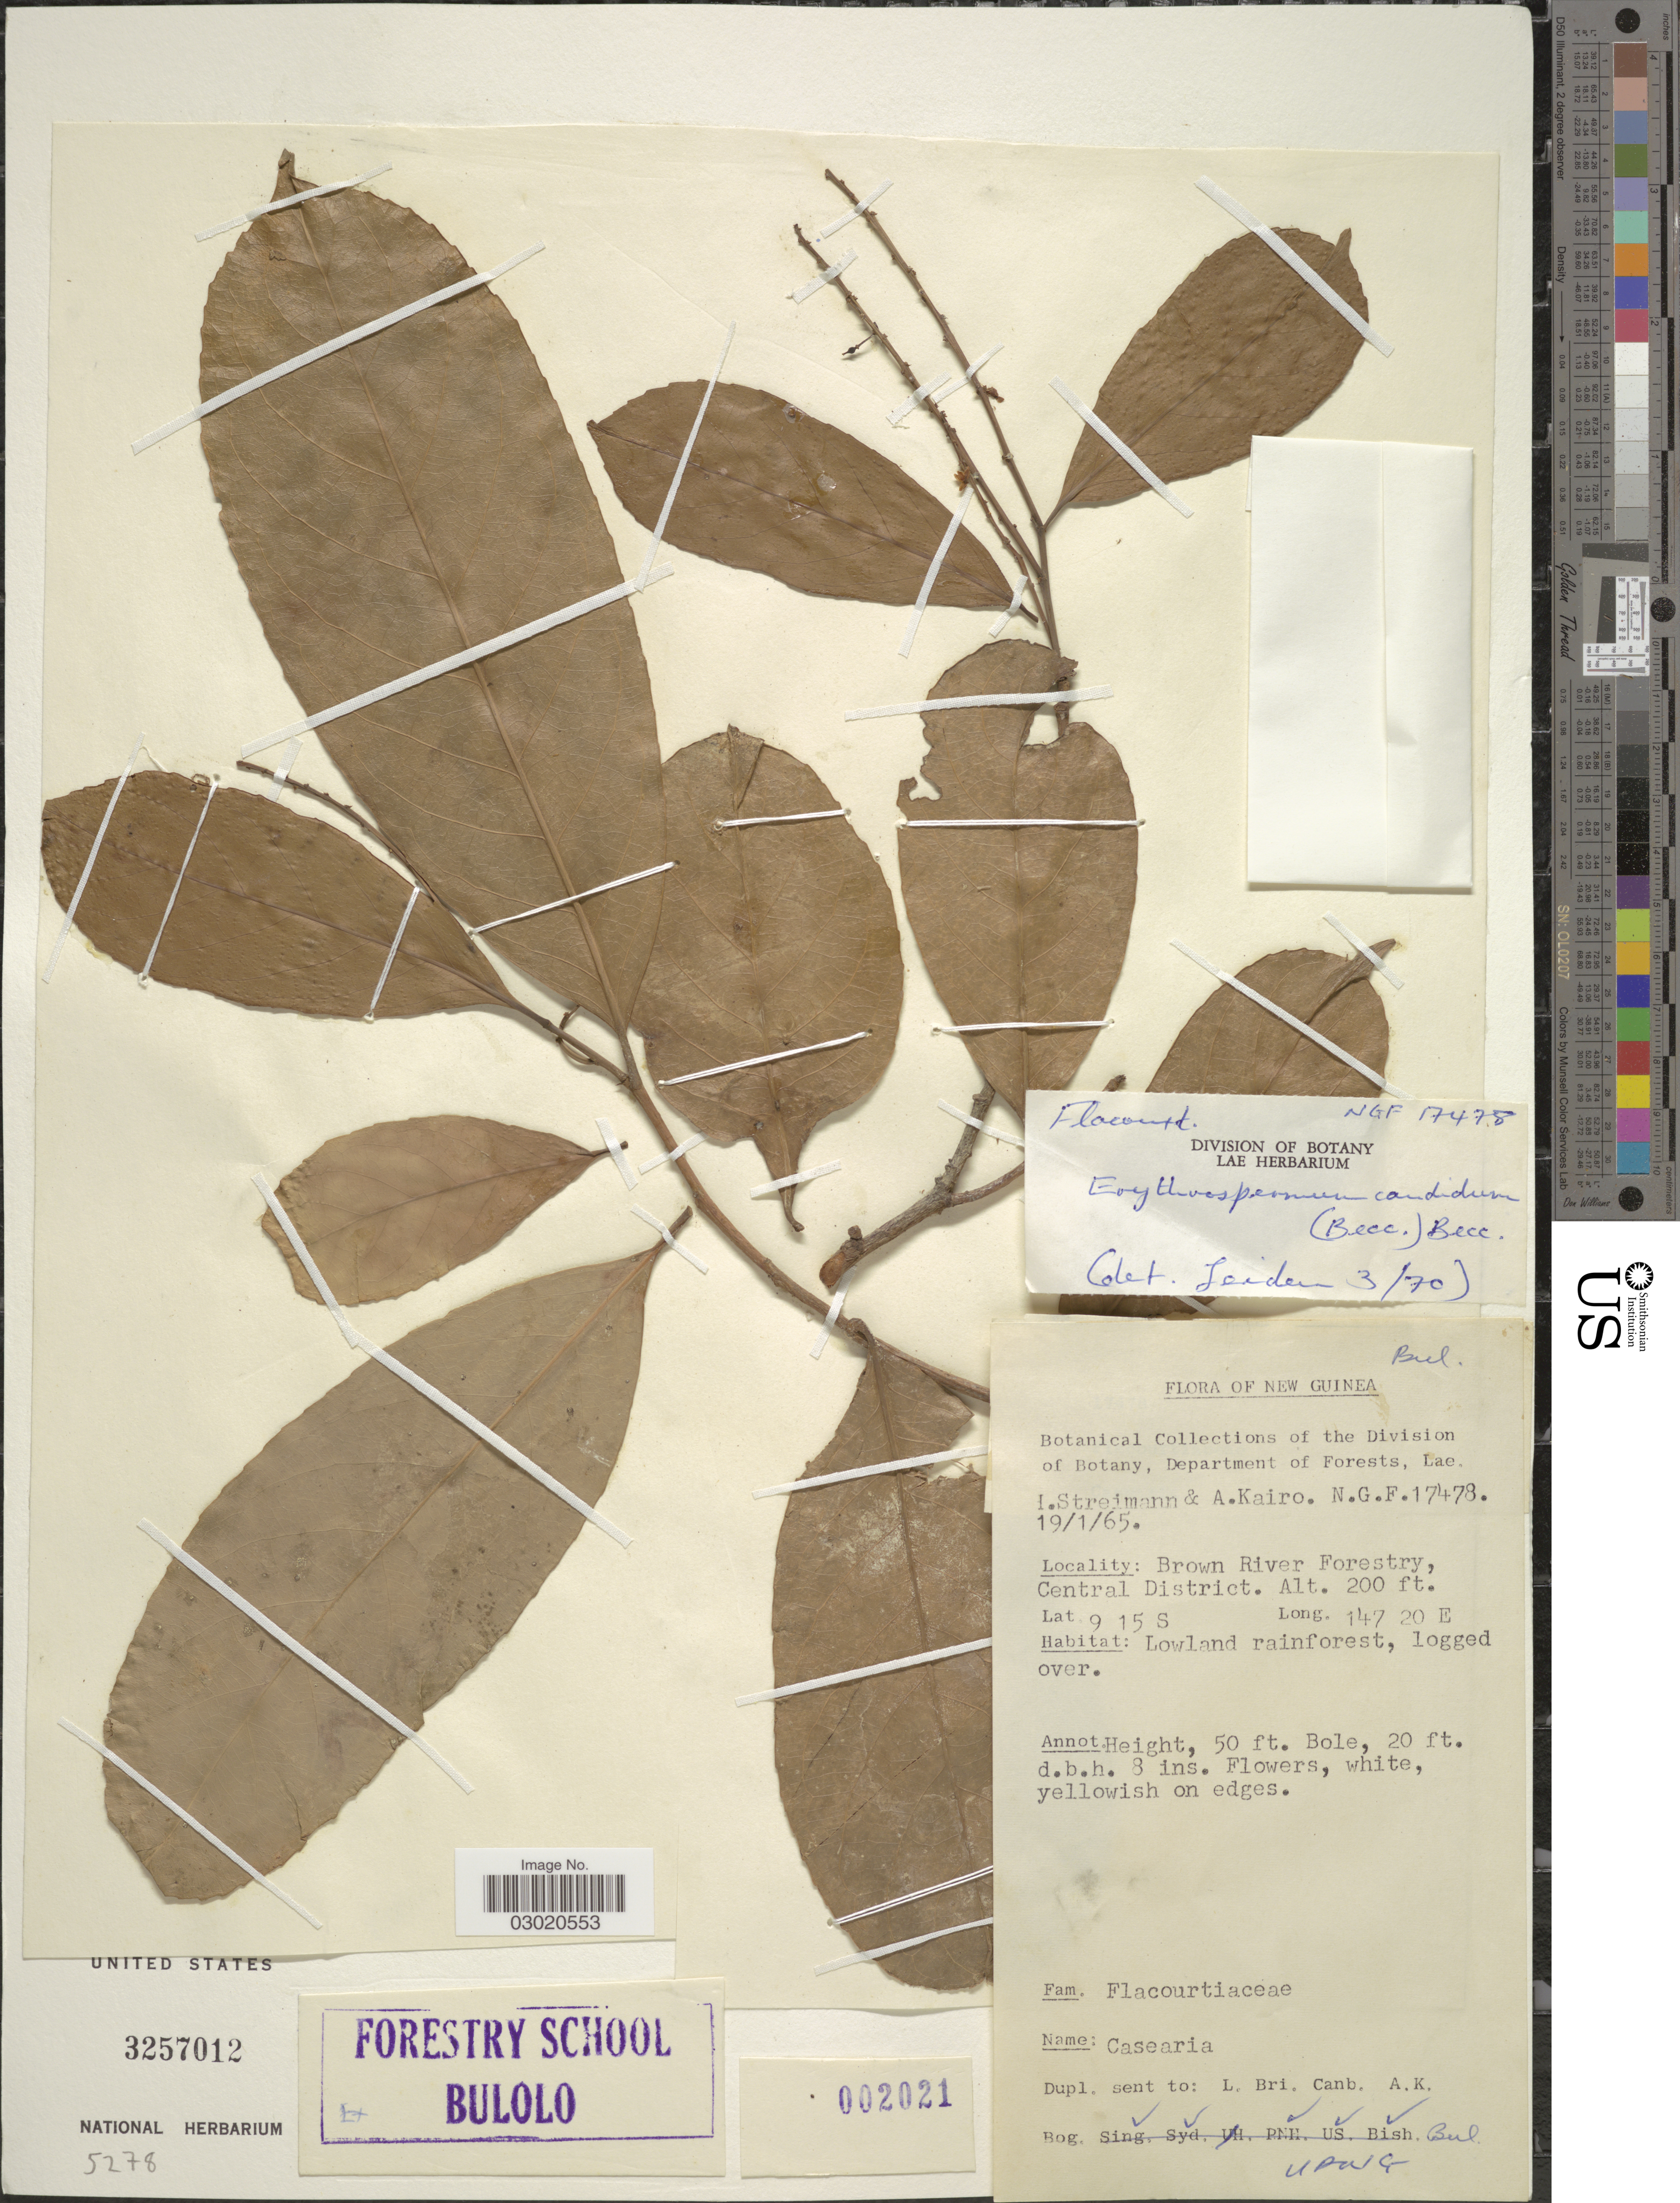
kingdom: Plantae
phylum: Tracheophyta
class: Magnoliopsida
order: Malpighiales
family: Achariaceae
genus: Erythrospermum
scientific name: Erythrospermum candidum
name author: (Becc.) Becc.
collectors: H. Streimann & A. Kairo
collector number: NGF17478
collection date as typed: Transcribed d/m/y: 19/1/65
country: Papua New Guinea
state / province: Central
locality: New Guinea, Brown River Forestry, Central District.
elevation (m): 61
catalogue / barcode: US 3257012